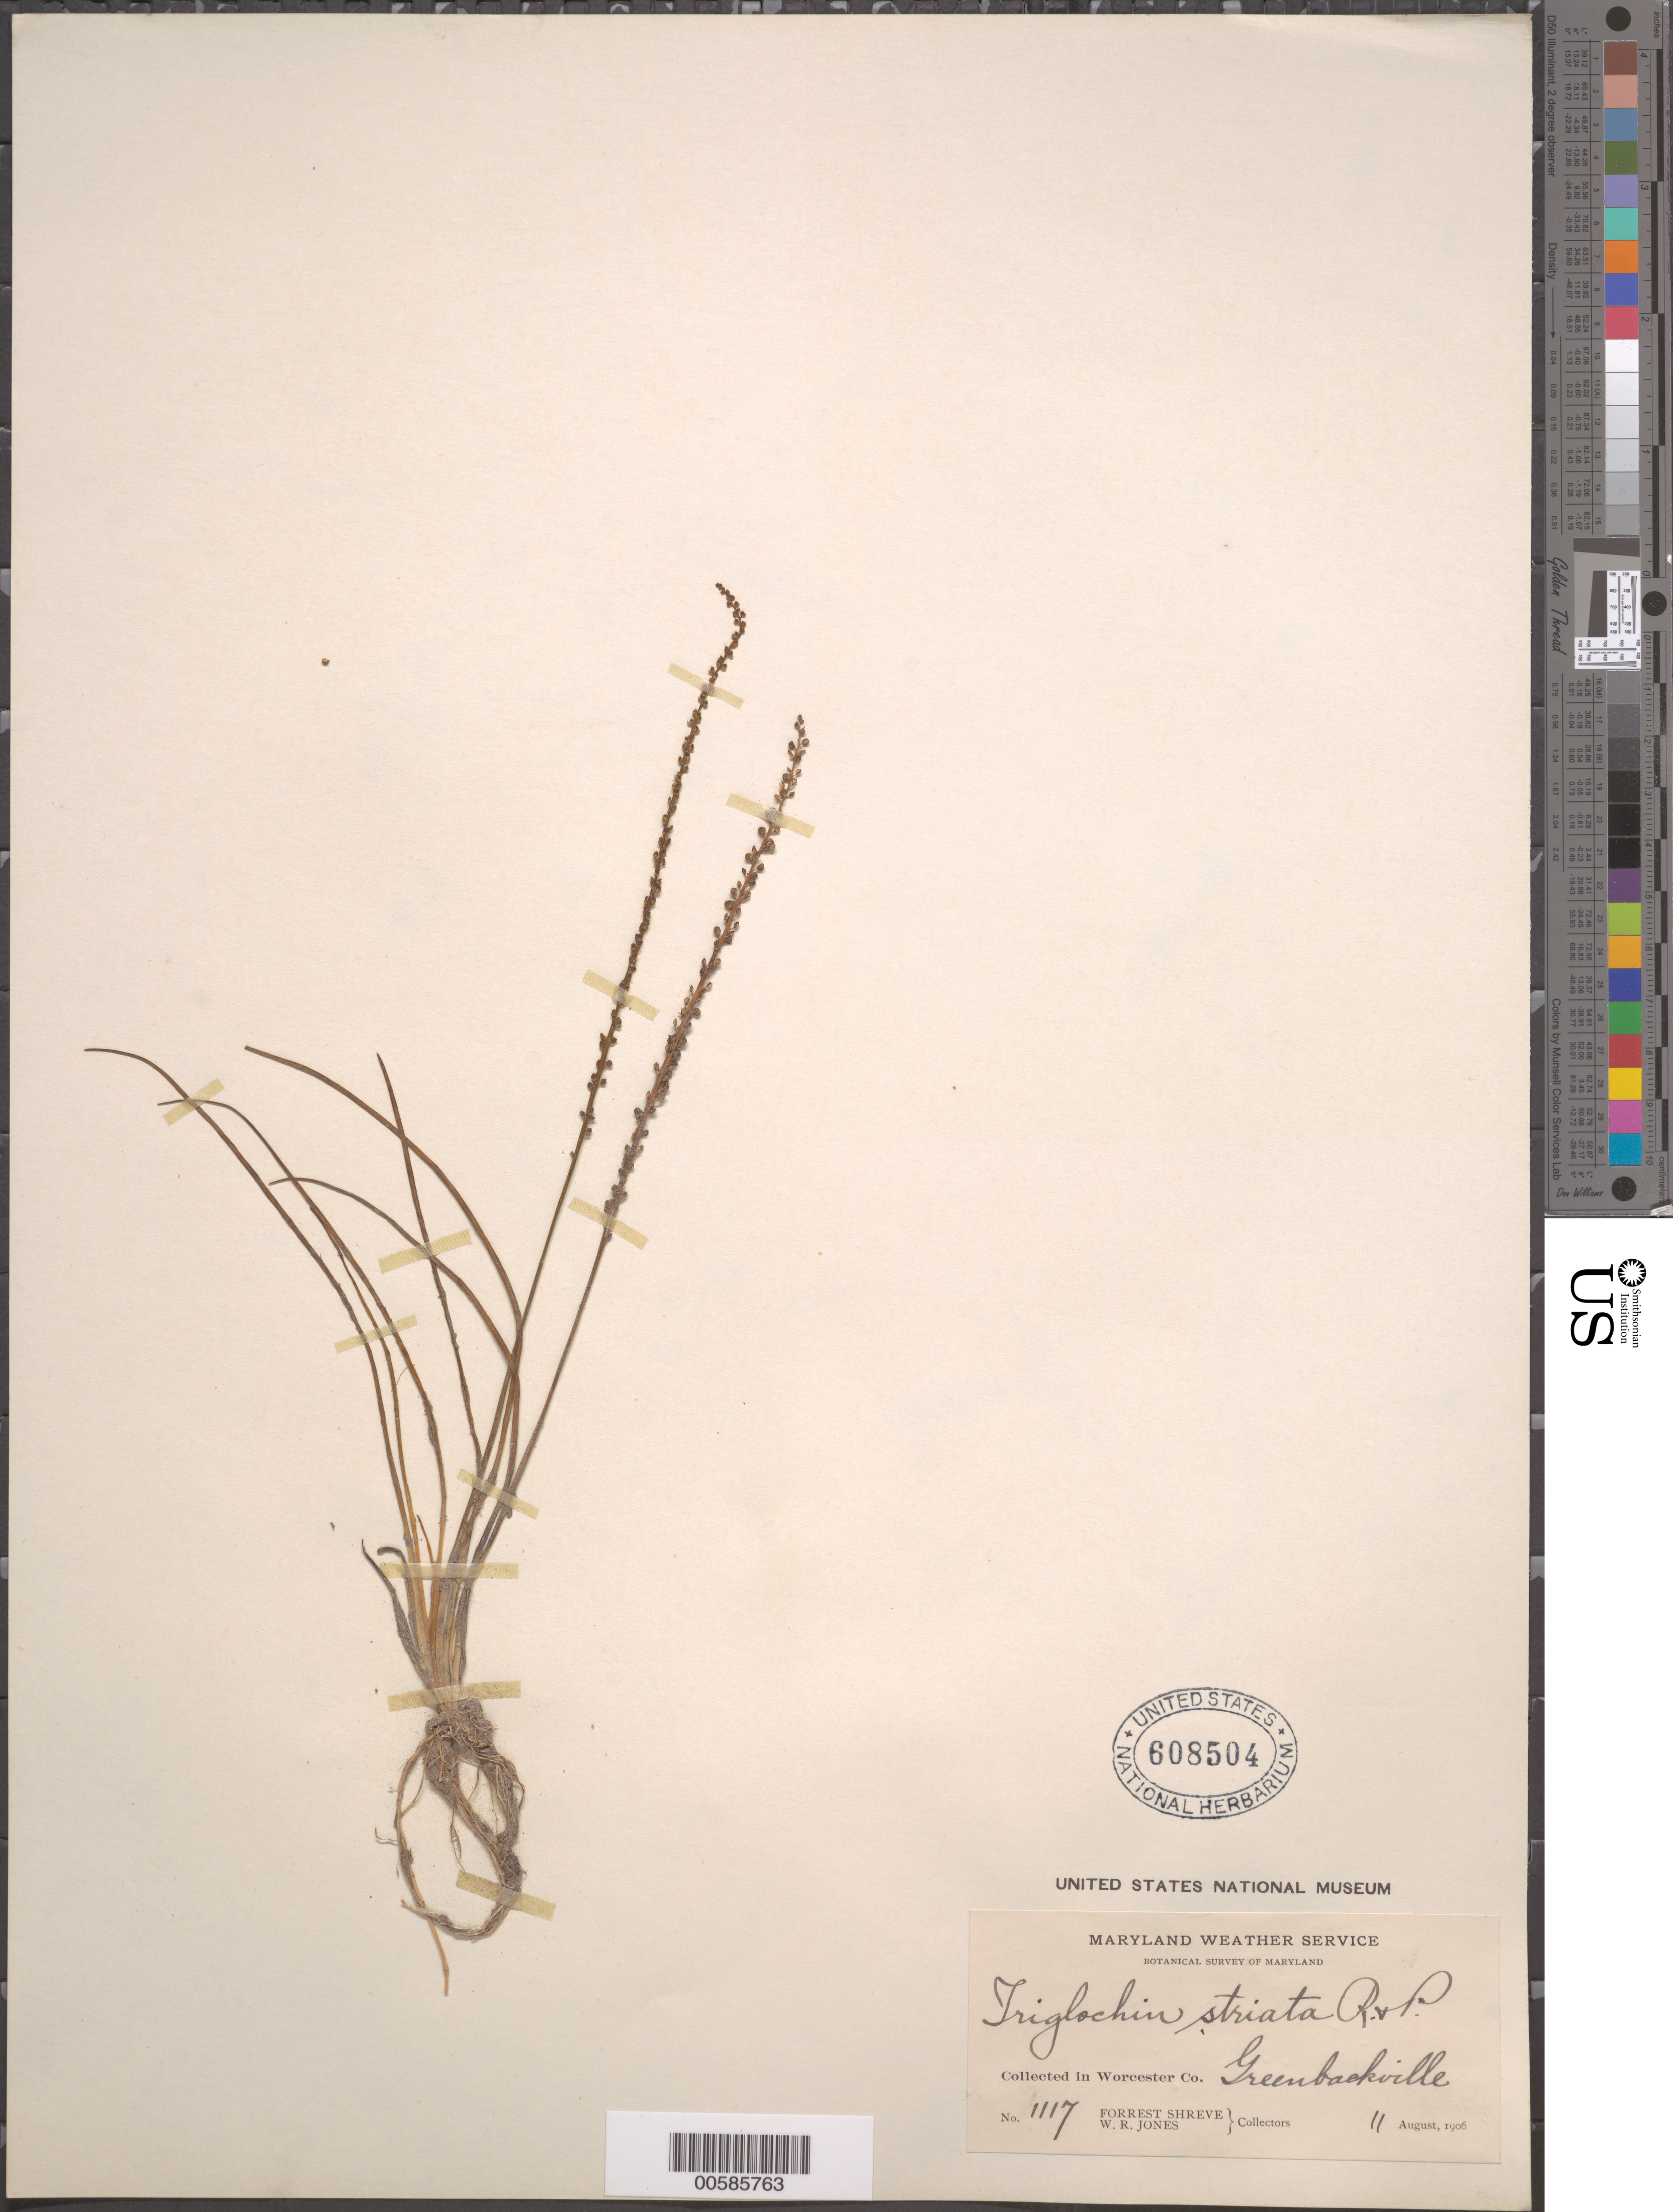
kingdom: Plantae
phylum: Tracheophyta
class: Liliopsida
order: Alismatales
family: Juncaginaceae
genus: Triglochin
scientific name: Triglochin striata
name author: Ruiz & Pav.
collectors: F. Shreve & W. R. Jones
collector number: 1117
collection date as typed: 11 Aug 1906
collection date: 1906-08-11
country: United States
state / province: Maryland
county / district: Worcester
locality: Greenbackville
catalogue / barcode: US 608504